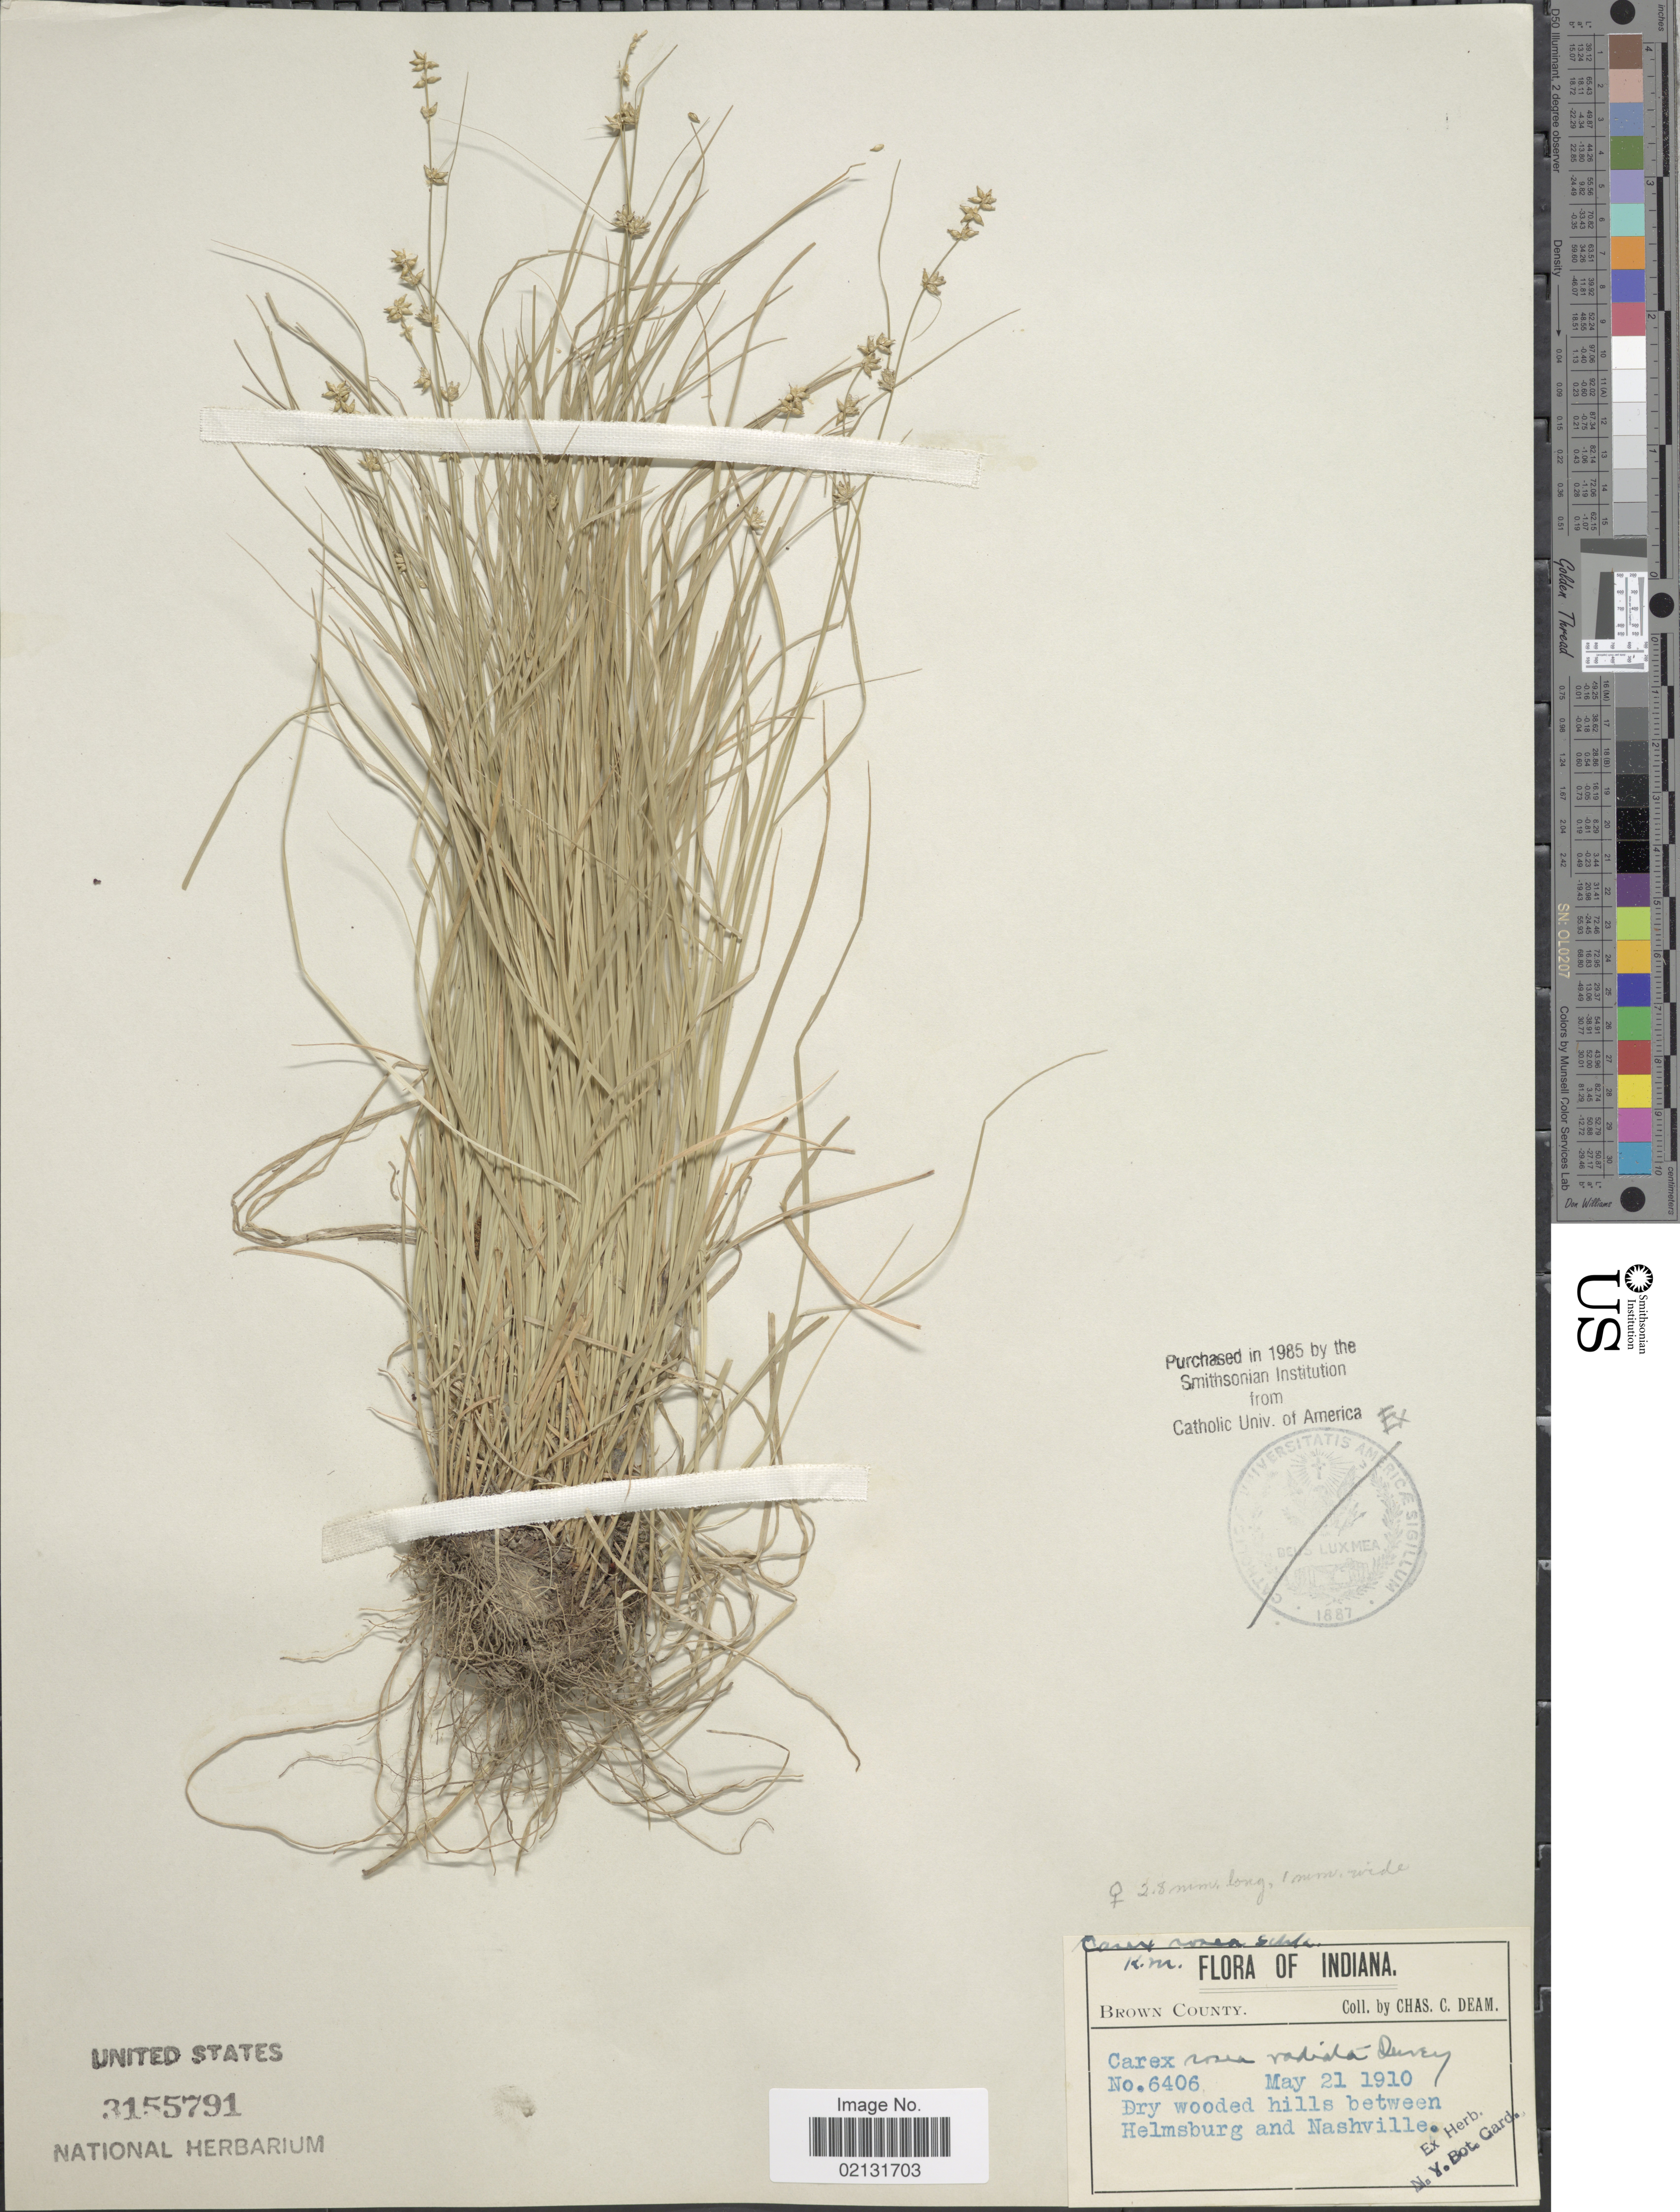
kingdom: Plantae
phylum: Tracheophyta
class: Liliopsida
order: Poales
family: Cyperaceae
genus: Carex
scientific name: Carex rosea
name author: Willd.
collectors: C. C. Deam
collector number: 6406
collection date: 1910-05-21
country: United States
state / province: Indiana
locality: Brown County, Dry wooded hills between Helmsburg and Nashville.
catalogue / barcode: US 3155791